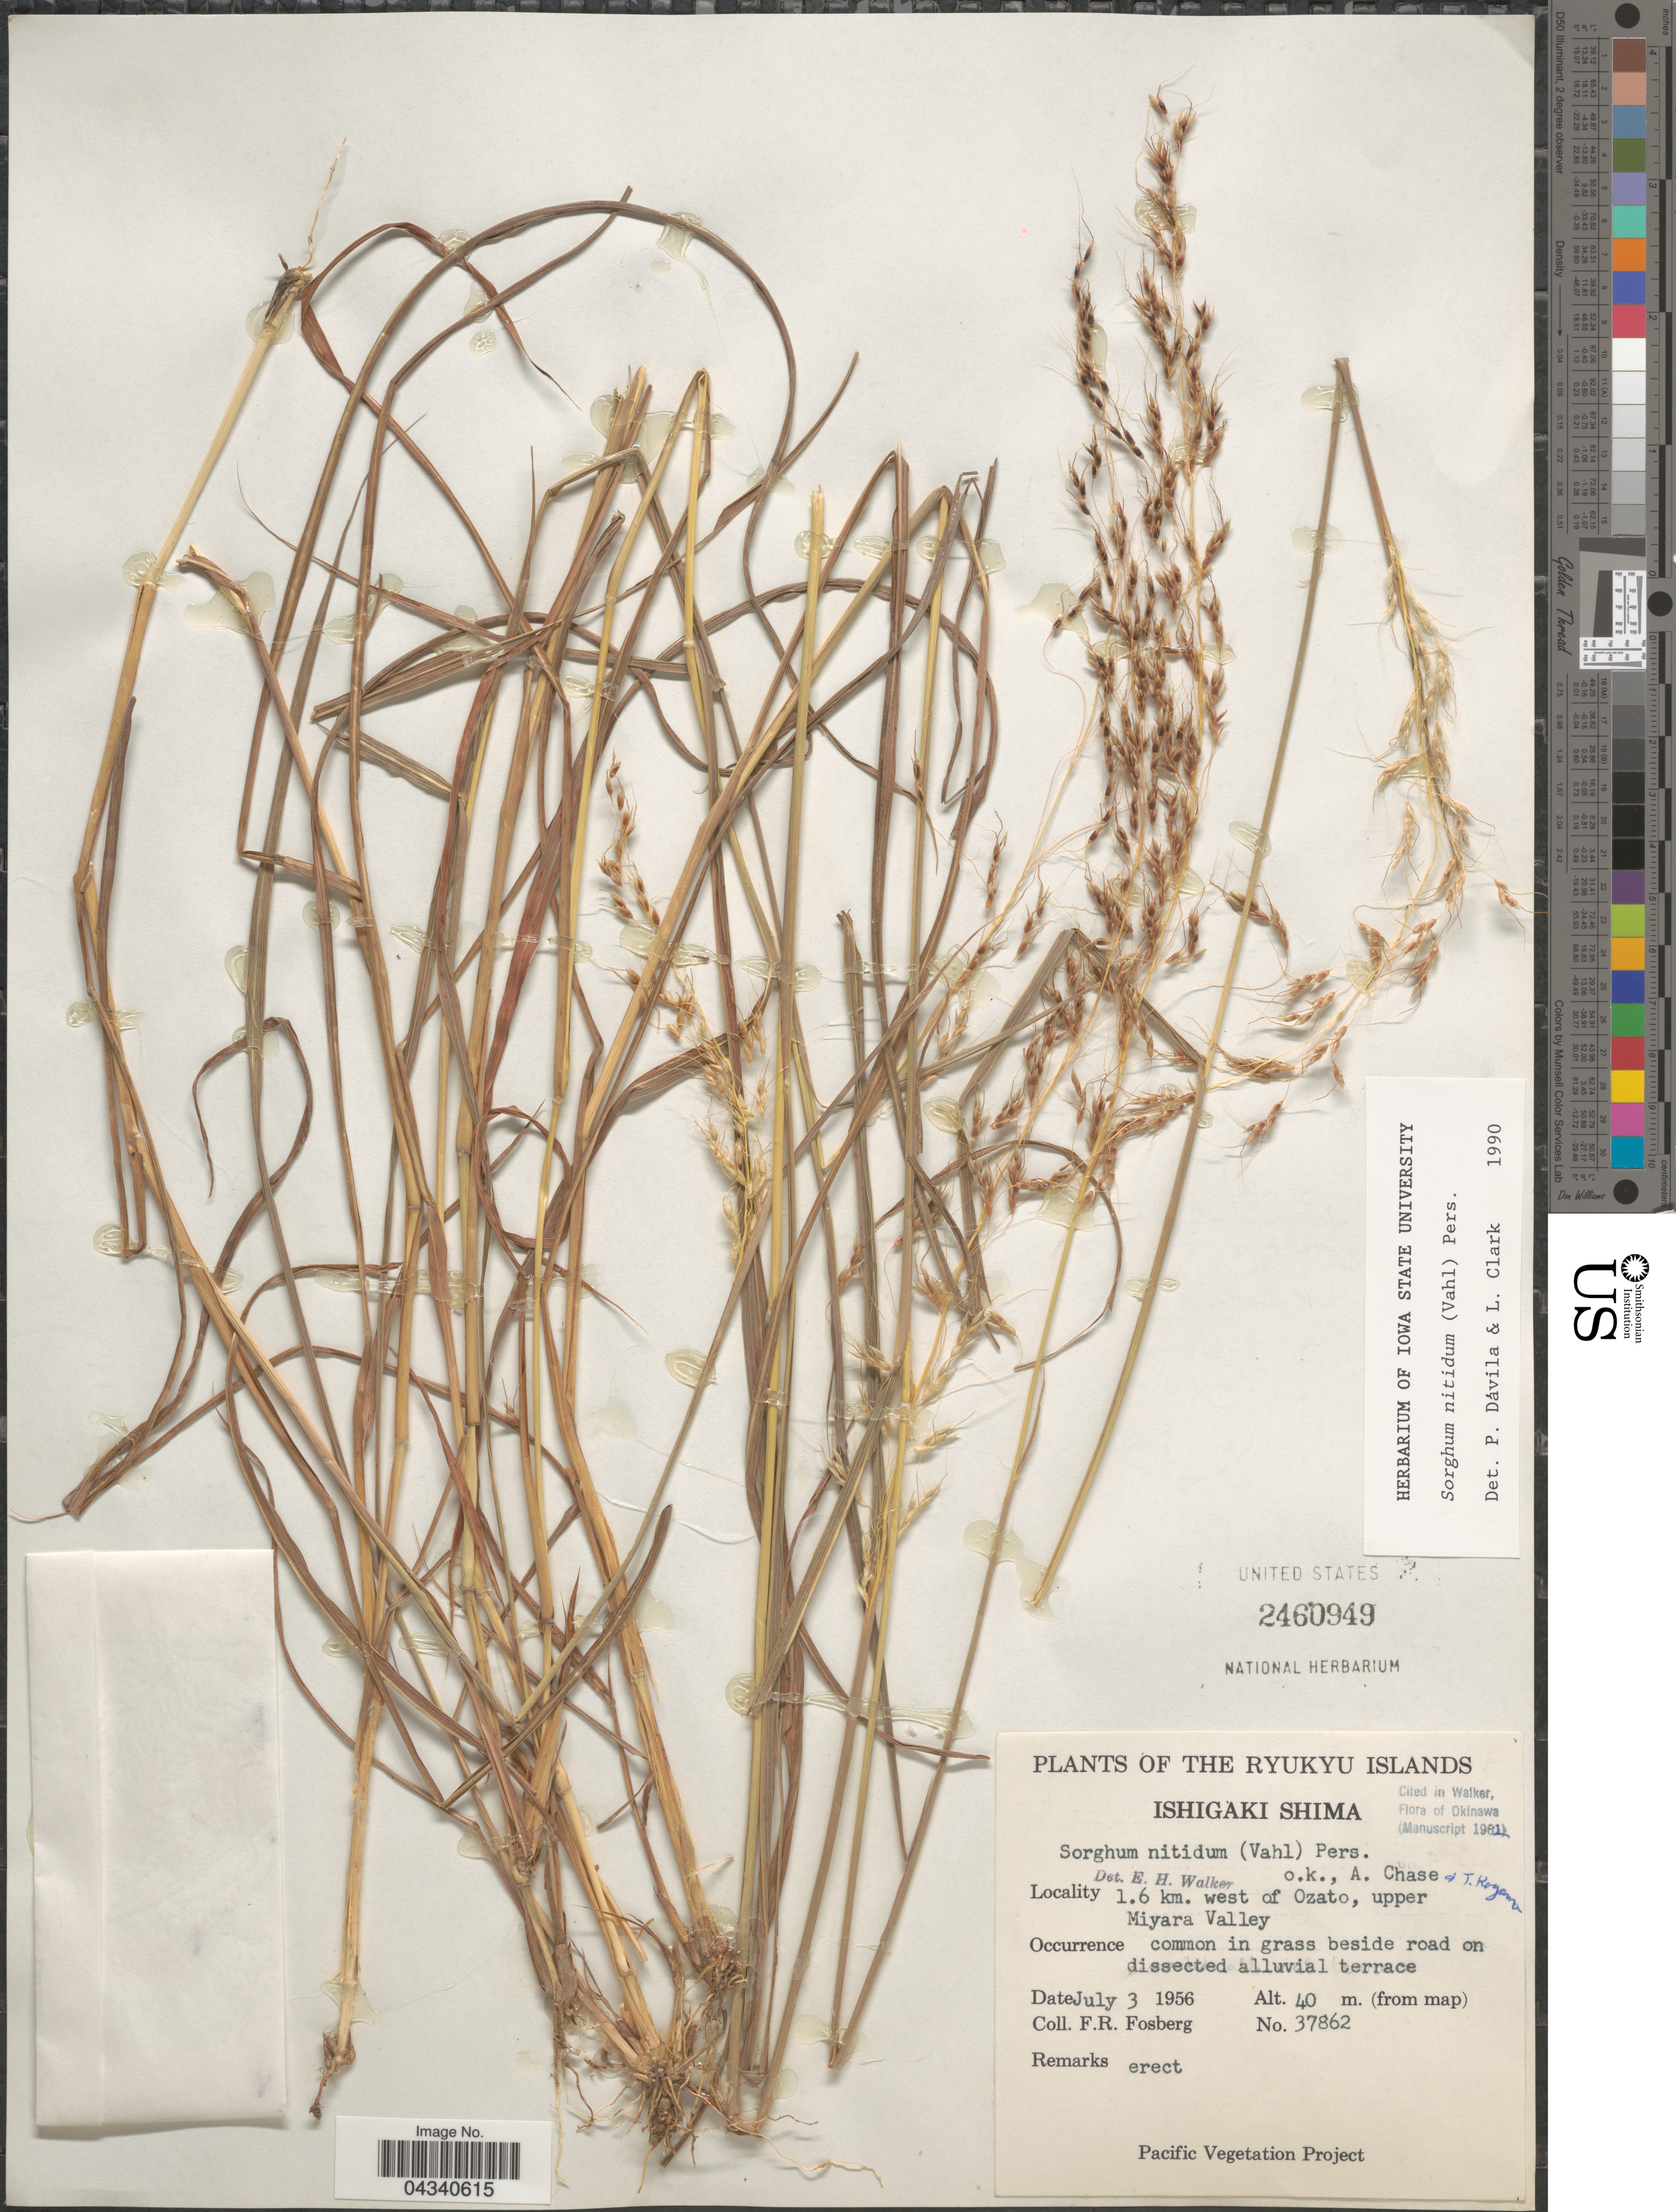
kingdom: Plantae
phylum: Tracheophyta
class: Liliopsida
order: Poales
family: Poaceae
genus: Sorghum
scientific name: Sorghum nitidum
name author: (Vahl) Pers.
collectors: F. R. Fosberg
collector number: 37862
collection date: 1956-07-03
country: Japan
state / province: Okinawa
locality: The Ryukyu Islands. Ishigaki Shima. 1.6 km. west of Ozato, upper Miyara Valley.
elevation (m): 40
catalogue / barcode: US 2460949